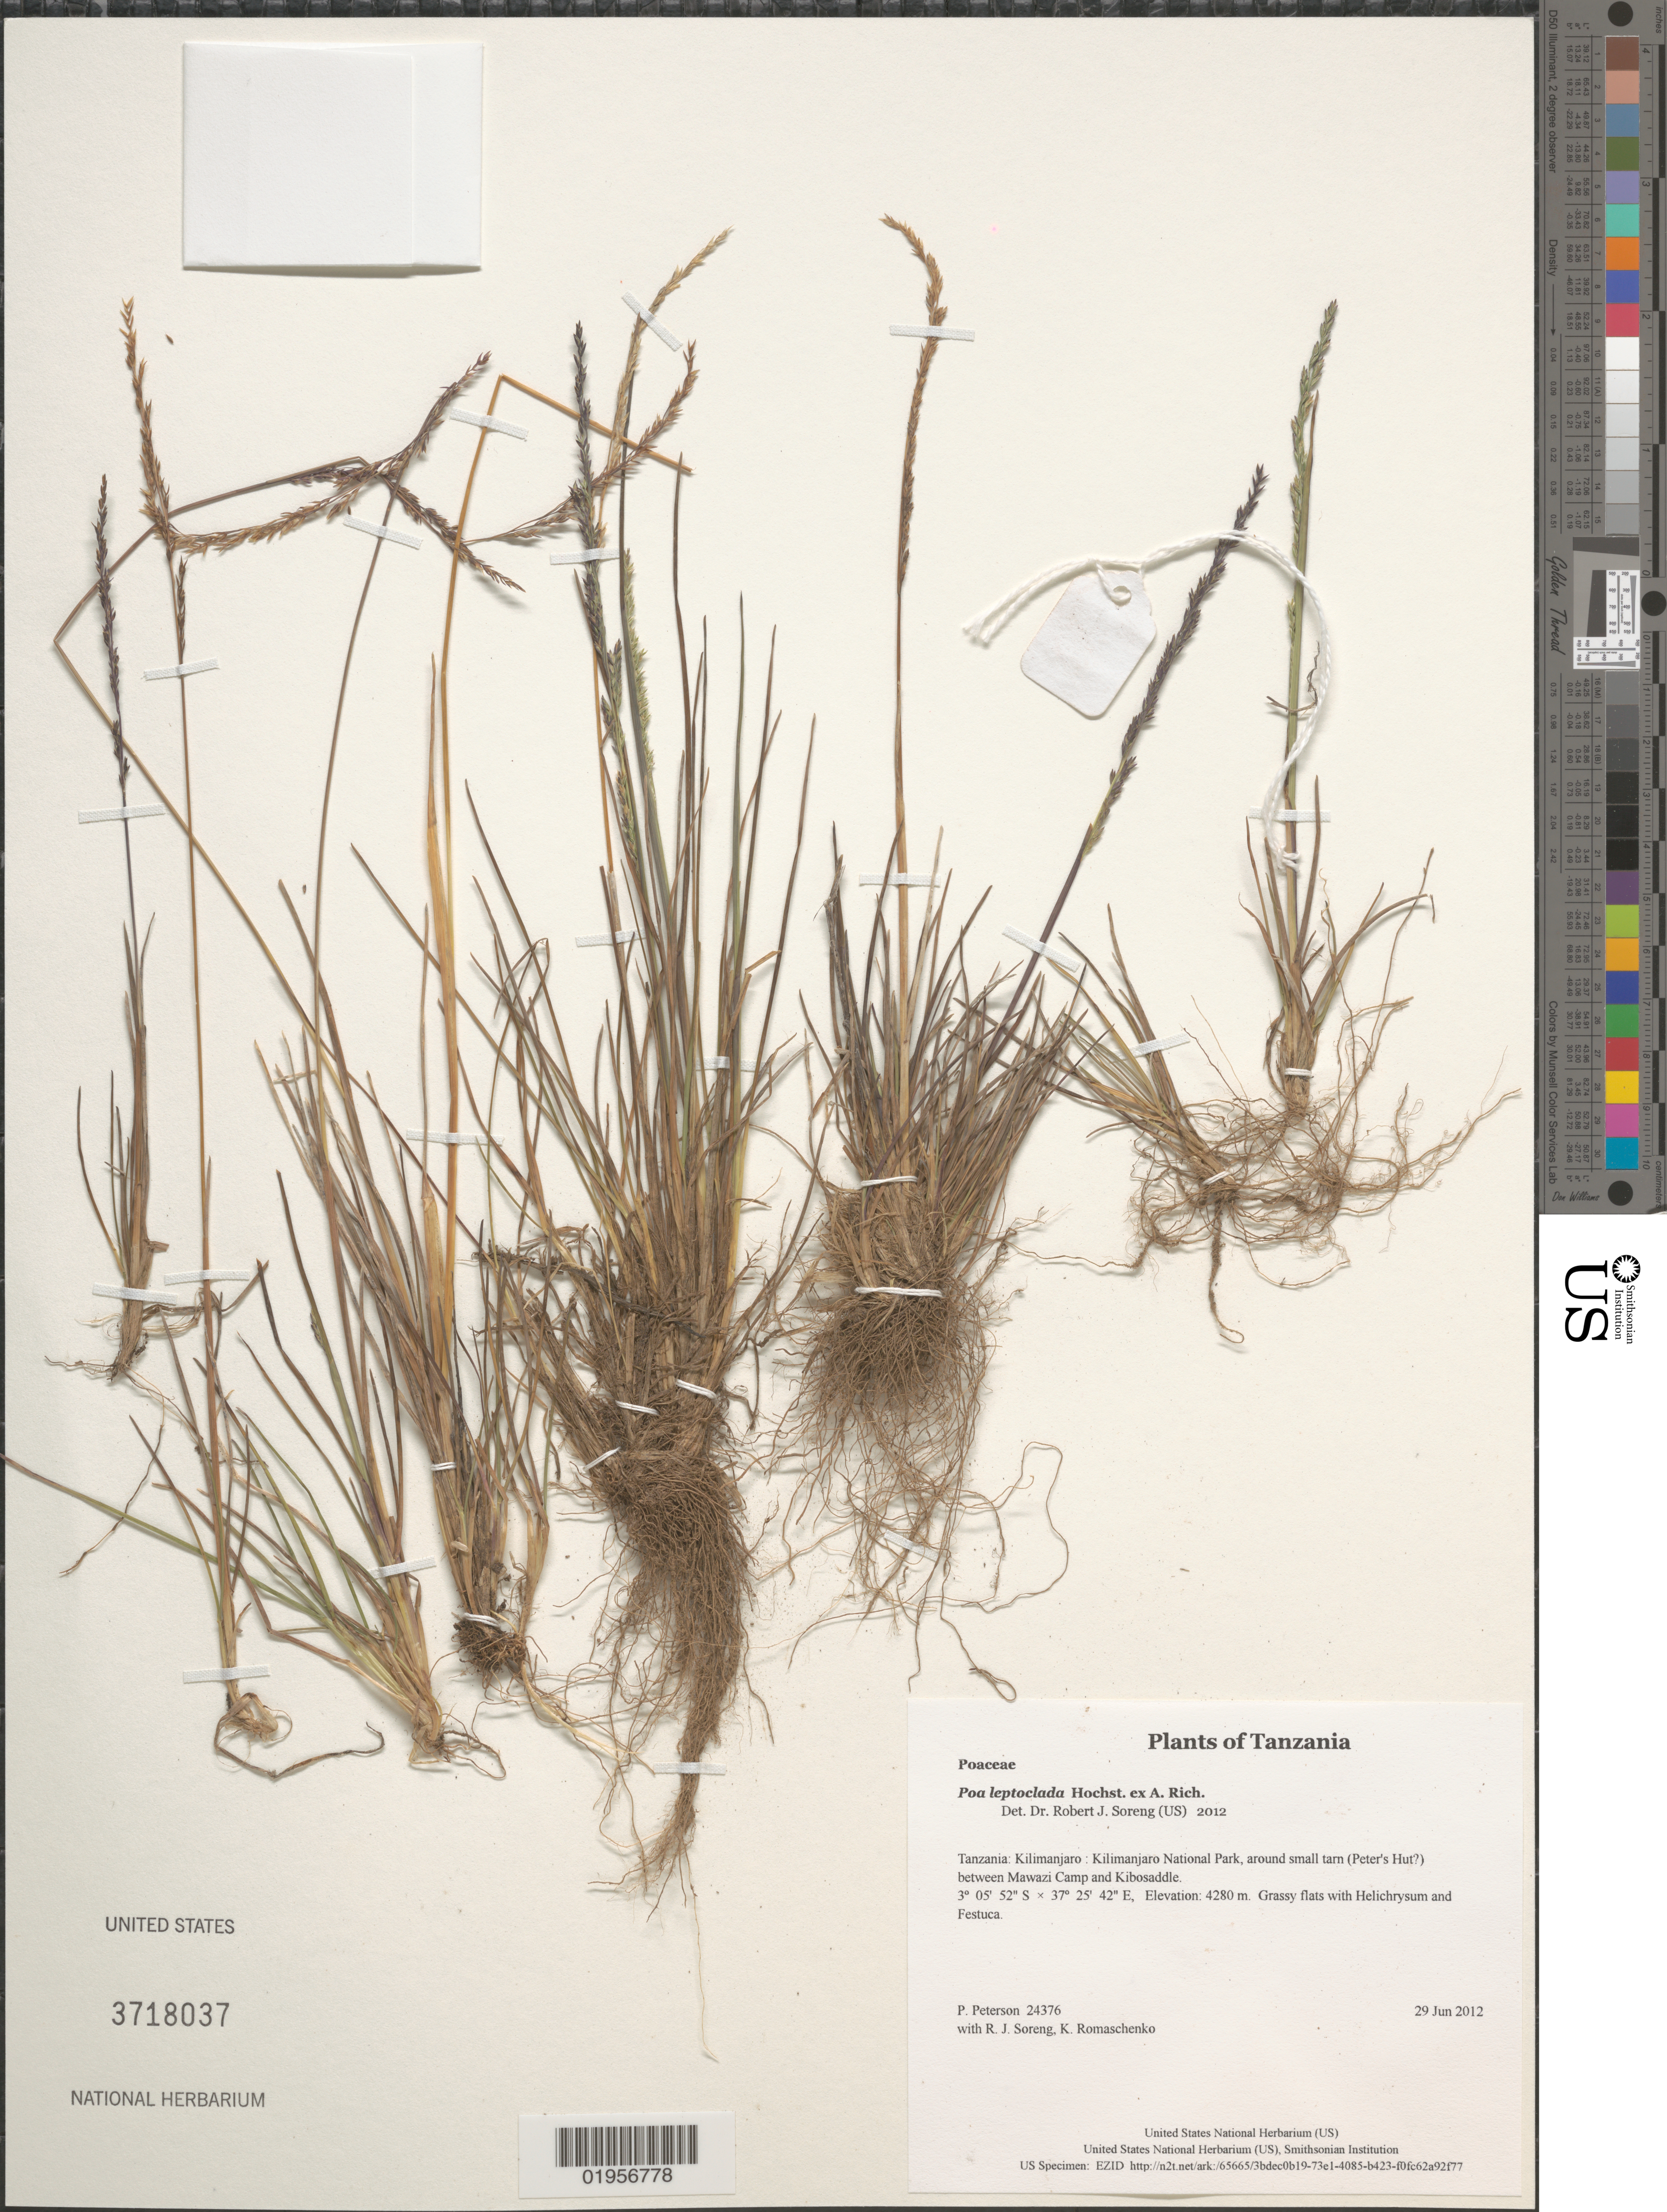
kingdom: Plantae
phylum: Tracheophyta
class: Liliopsida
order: Poales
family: Poaceae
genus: Poa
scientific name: Poa leptoclada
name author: Hochst. ex A. Rich.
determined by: Soreng, Robert J., Research Associate (BOT), Smithsonian Institution - National Museum of Natural History (UNITED STATES)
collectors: P. M. Peterson, R. J. Soreng & K. Romaschenko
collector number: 24376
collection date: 2012-06-29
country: Tanzania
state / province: Kilimanjaro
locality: Kilimanjaro National Park, around small tarn (Peter's Hut?) between Mawazi Camp and Kibosaddle.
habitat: Grassy flats with Helichrysum and Festuca.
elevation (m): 4280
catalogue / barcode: US 3718037